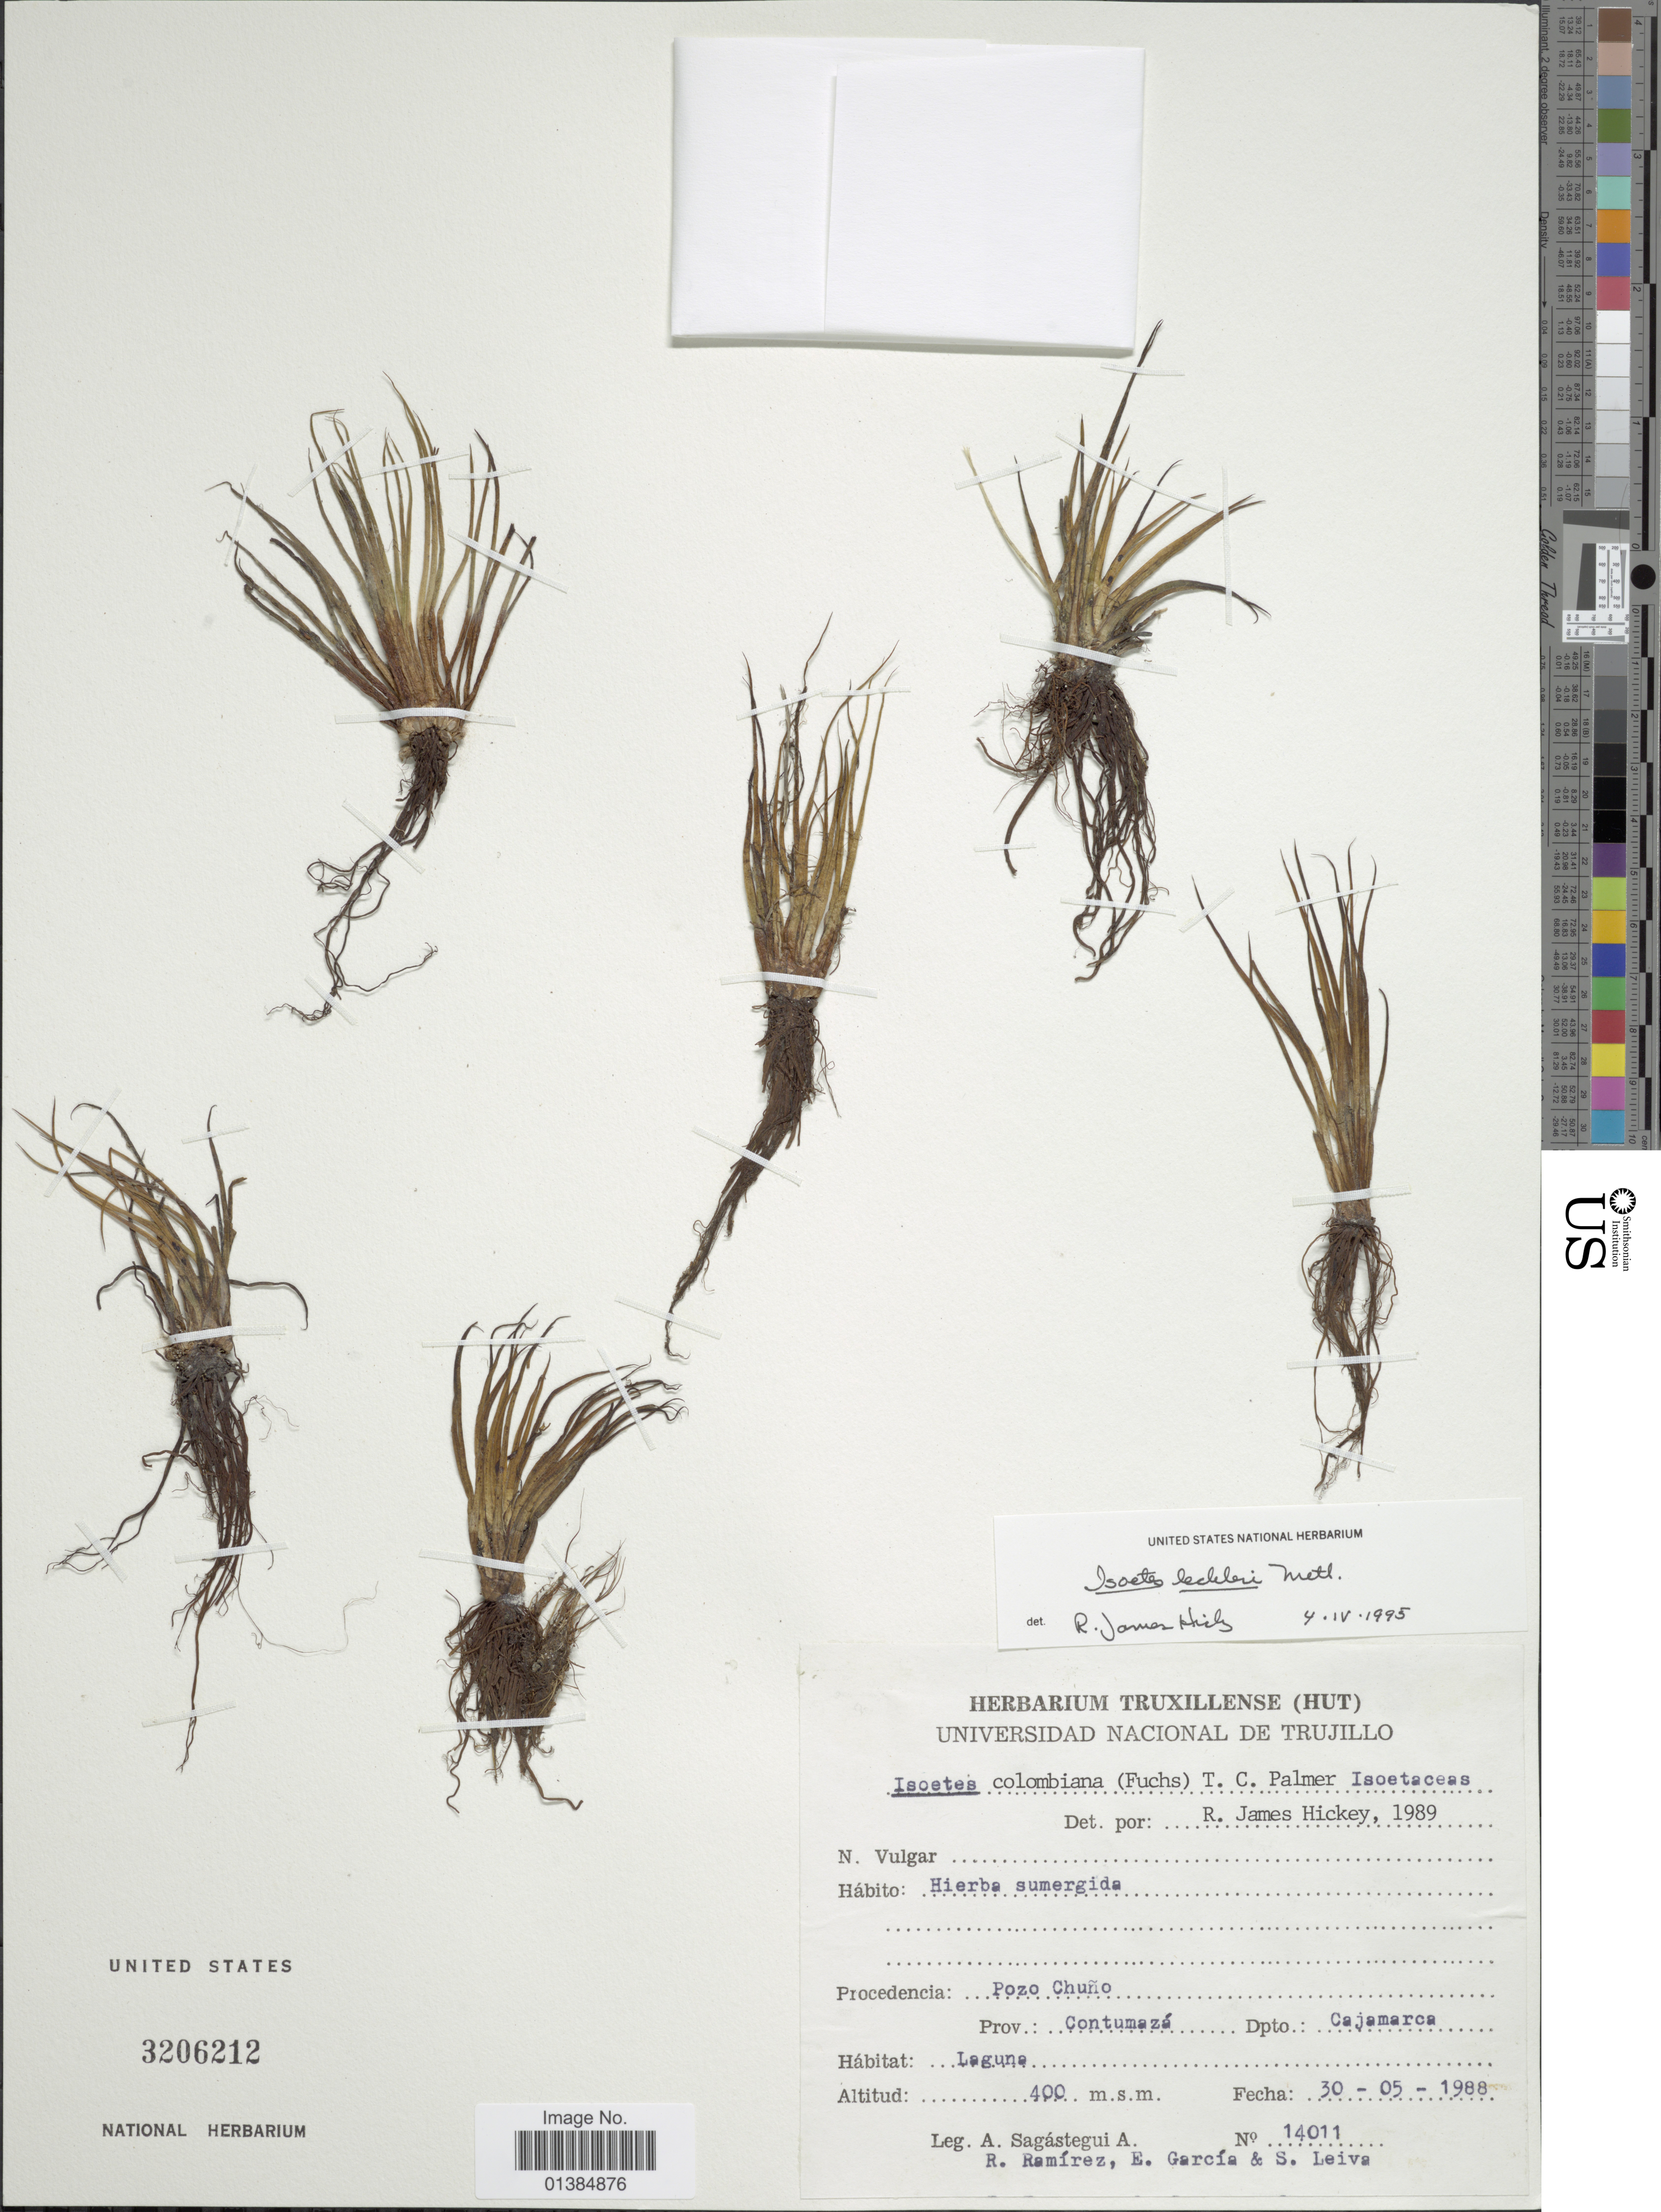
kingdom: Plantae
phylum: Tracheophyta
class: Lycopodiopsida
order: Isoetales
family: Isoetaceae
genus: Isoetes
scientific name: Isoetes lechleri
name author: Mett.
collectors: A. Sagástegui A., R. Ramirez, E. Garcia & S. Leiva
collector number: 14011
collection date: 1988-05-30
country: Peru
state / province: Cajamarca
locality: Prov.: Contumazá.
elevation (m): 400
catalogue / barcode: US 3206212